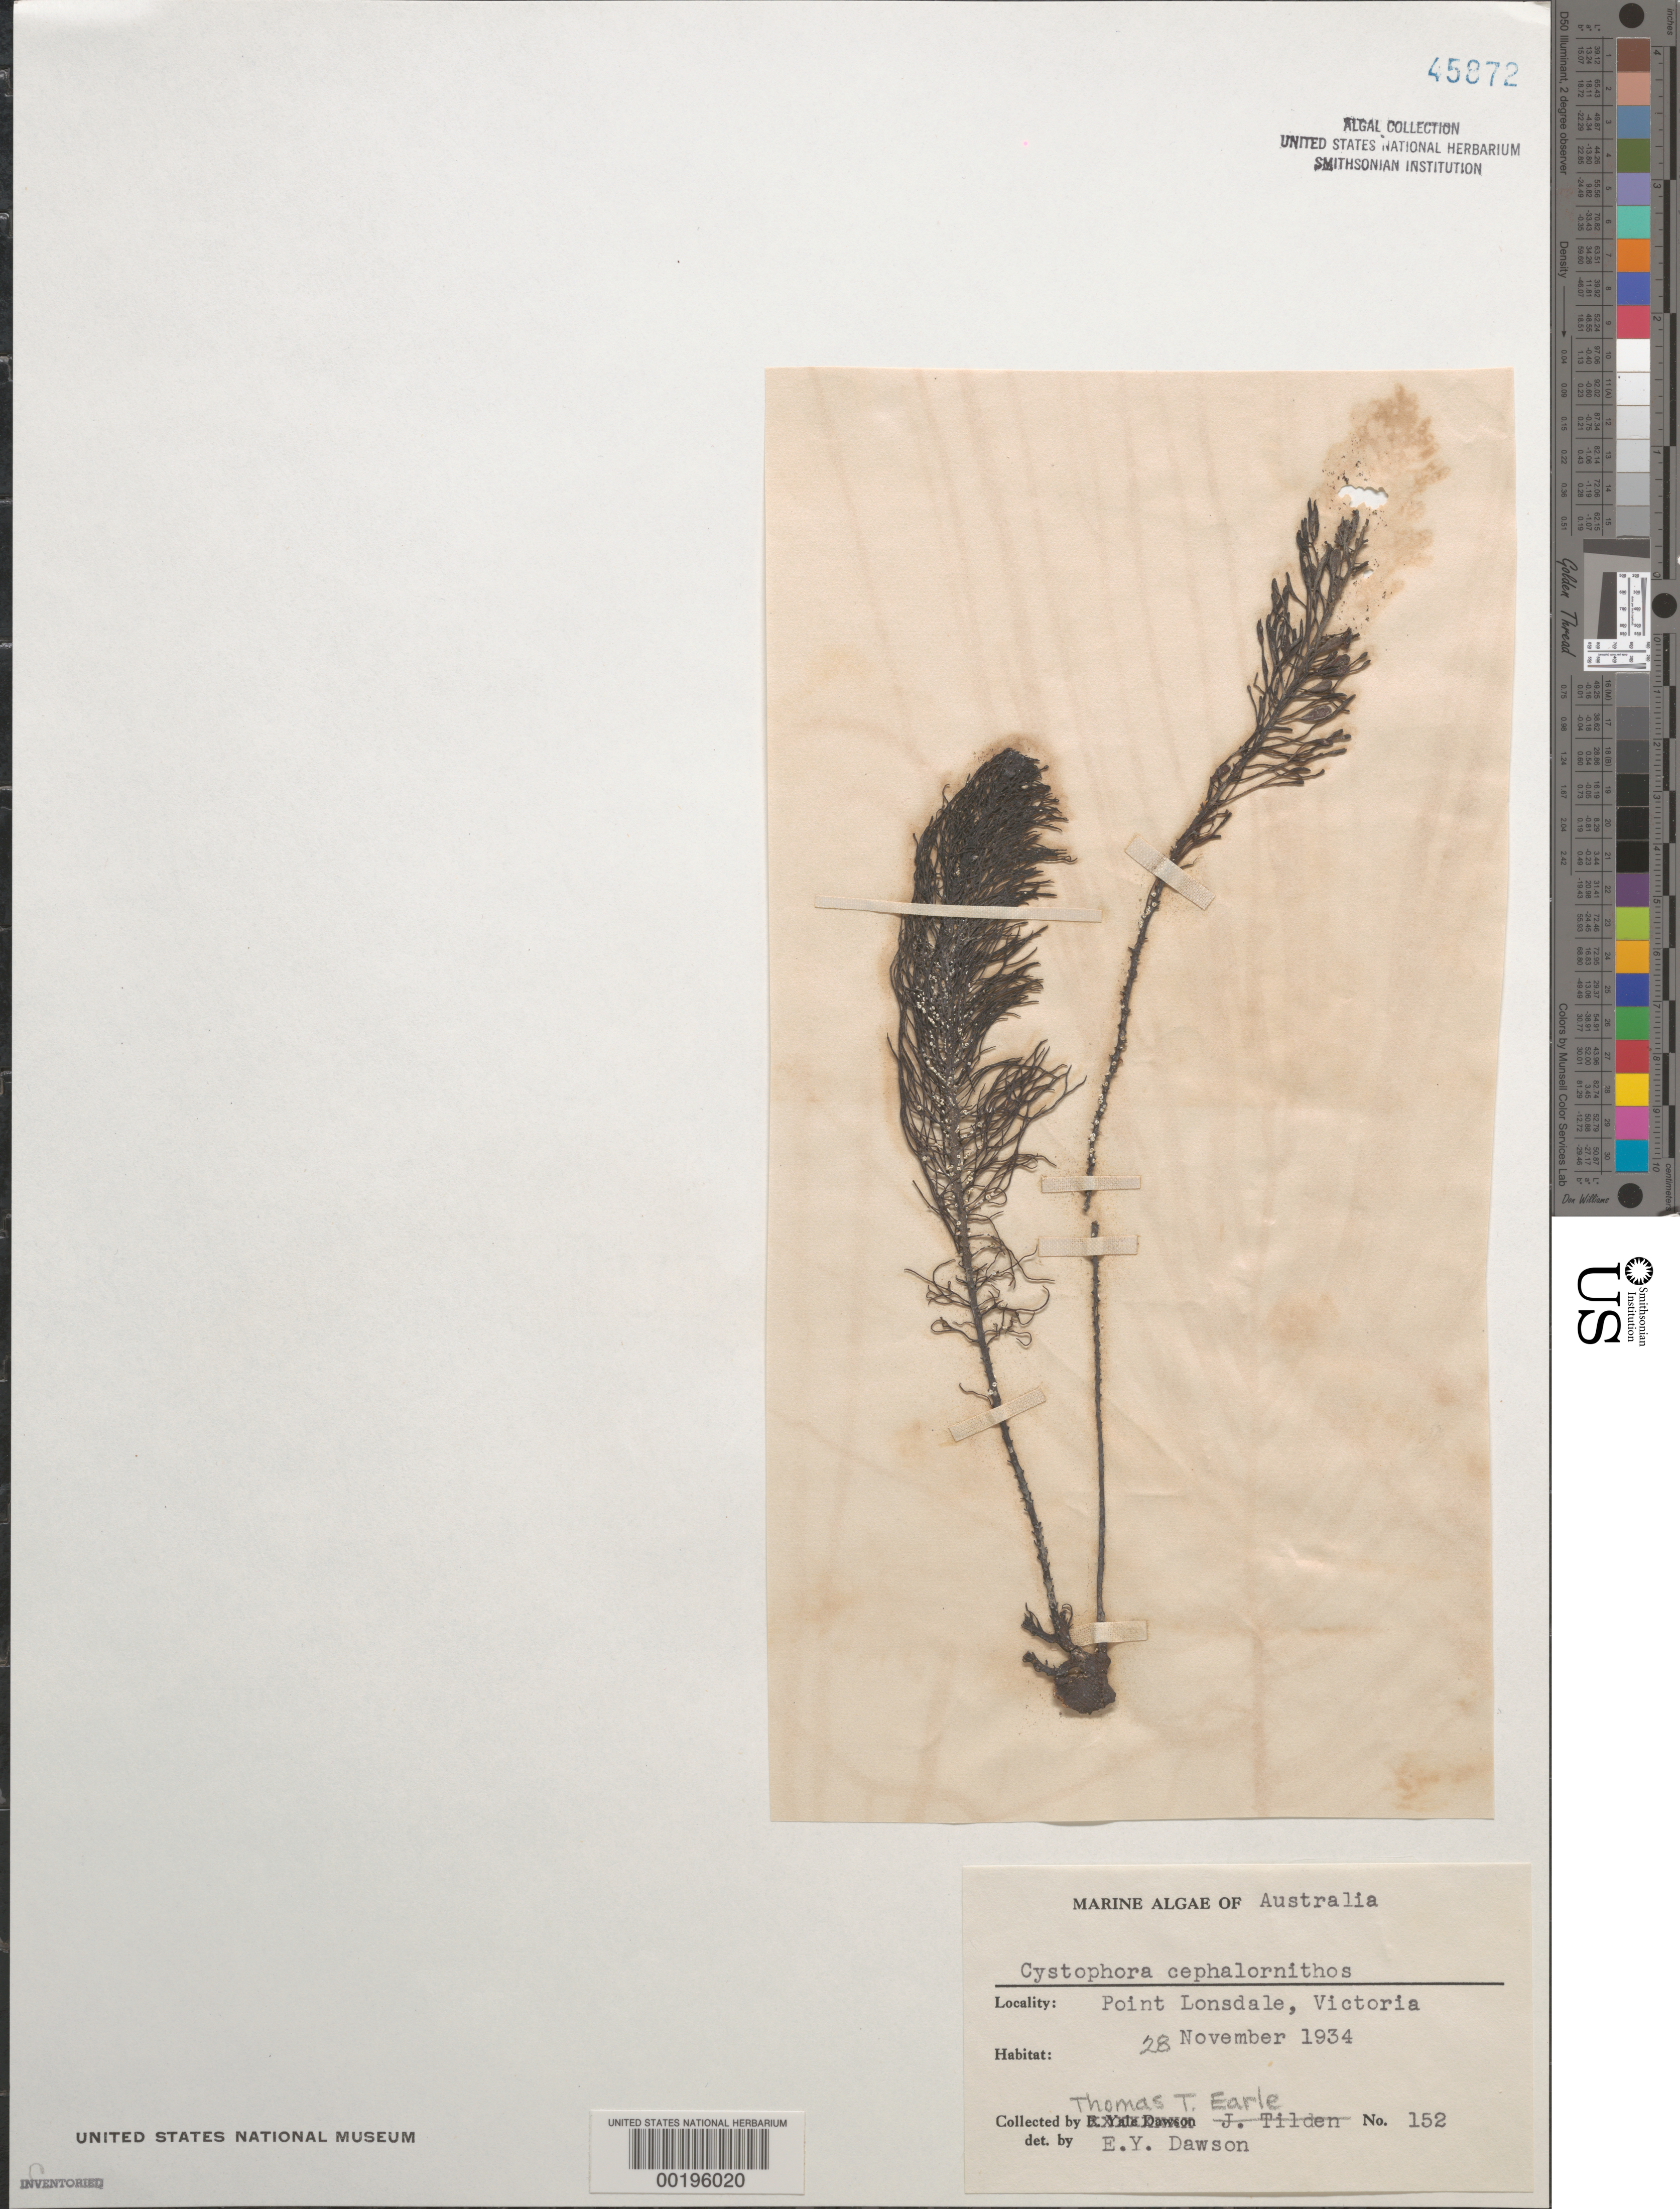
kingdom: Chromista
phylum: Ochrophyta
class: Phaeophyceae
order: Fucales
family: Sargassaceae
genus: Caulocystis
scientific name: Caulocystis cephalornithos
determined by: Dawson, E. Y.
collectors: T. Earle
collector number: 152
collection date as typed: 28 Nov 1934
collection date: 1934-11-28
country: Australia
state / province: Victoria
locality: Point lonsdale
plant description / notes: Tilden, South Pacific Plants, Second Series, 1934-1935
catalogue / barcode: US 45872